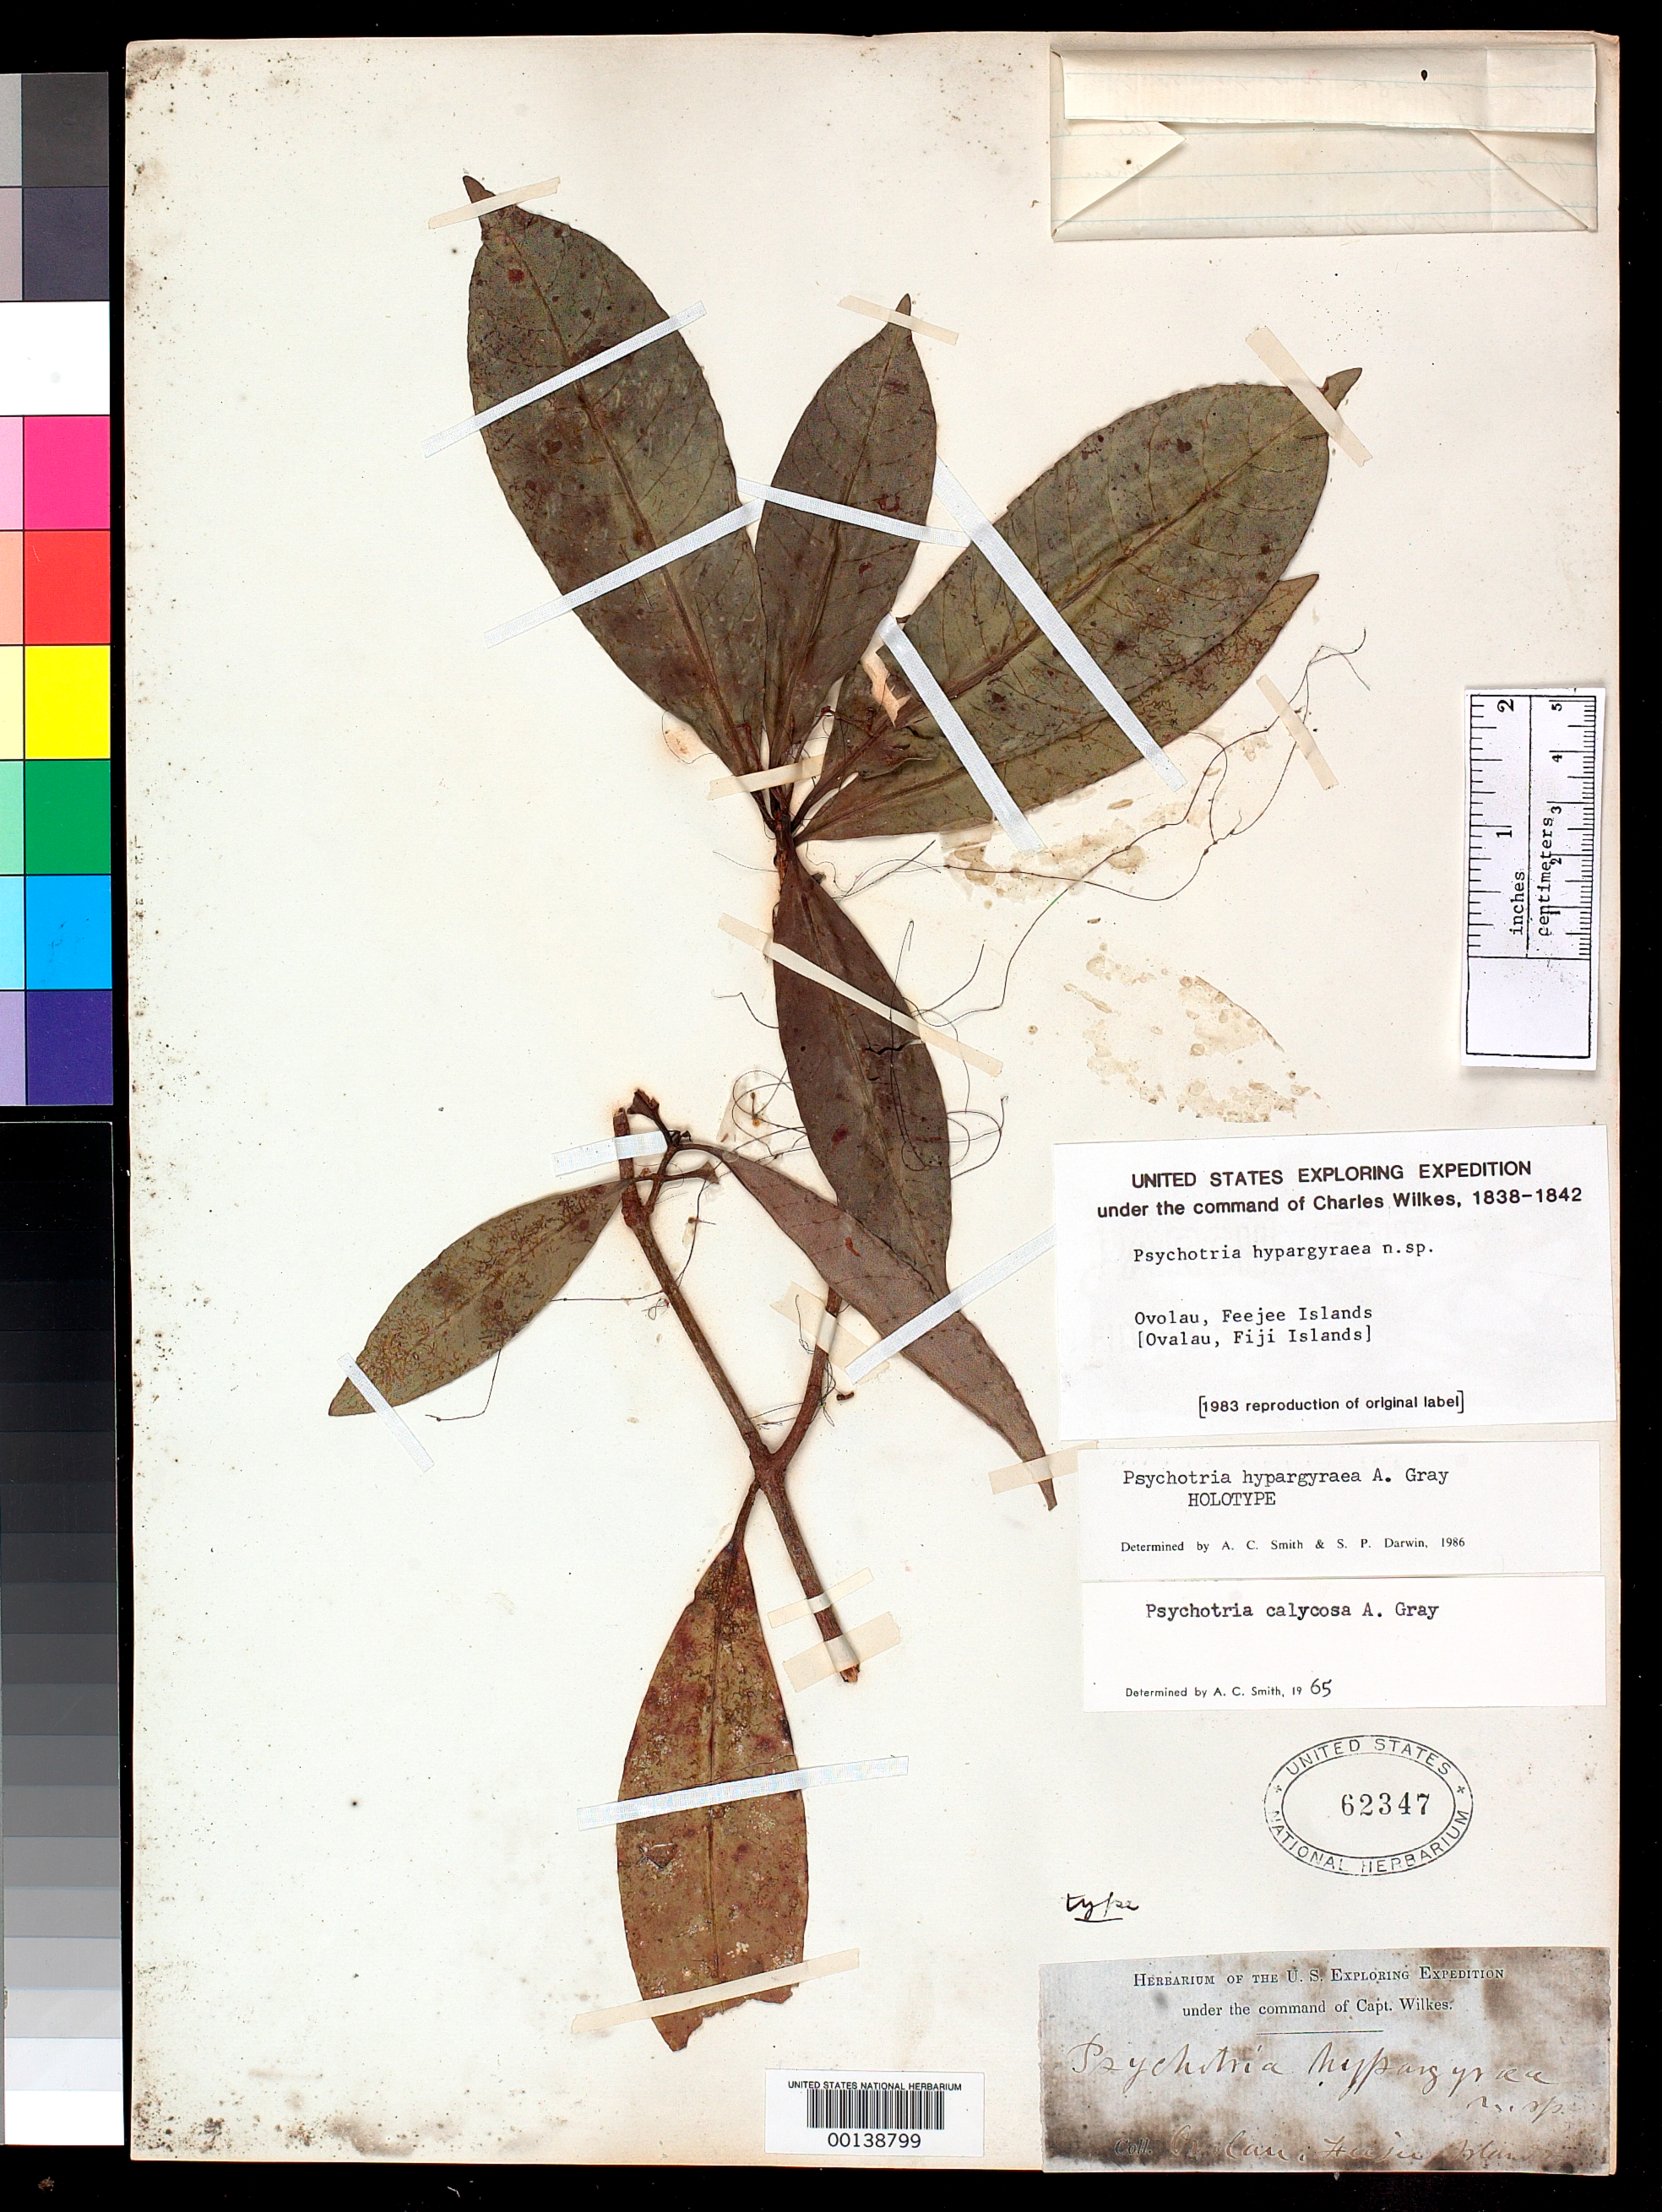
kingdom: Plantae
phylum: Tracheophyta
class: Magnoliopsida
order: Gentianales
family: Rubiaceae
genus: Psychotria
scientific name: Psychotria hypargyraea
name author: A. Gray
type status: Holotype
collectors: Wilkes Explor. Exped.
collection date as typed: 1838 to -- --- 1842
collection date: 1838/1842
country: Fiji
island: Ovalau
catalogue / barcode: US 62347